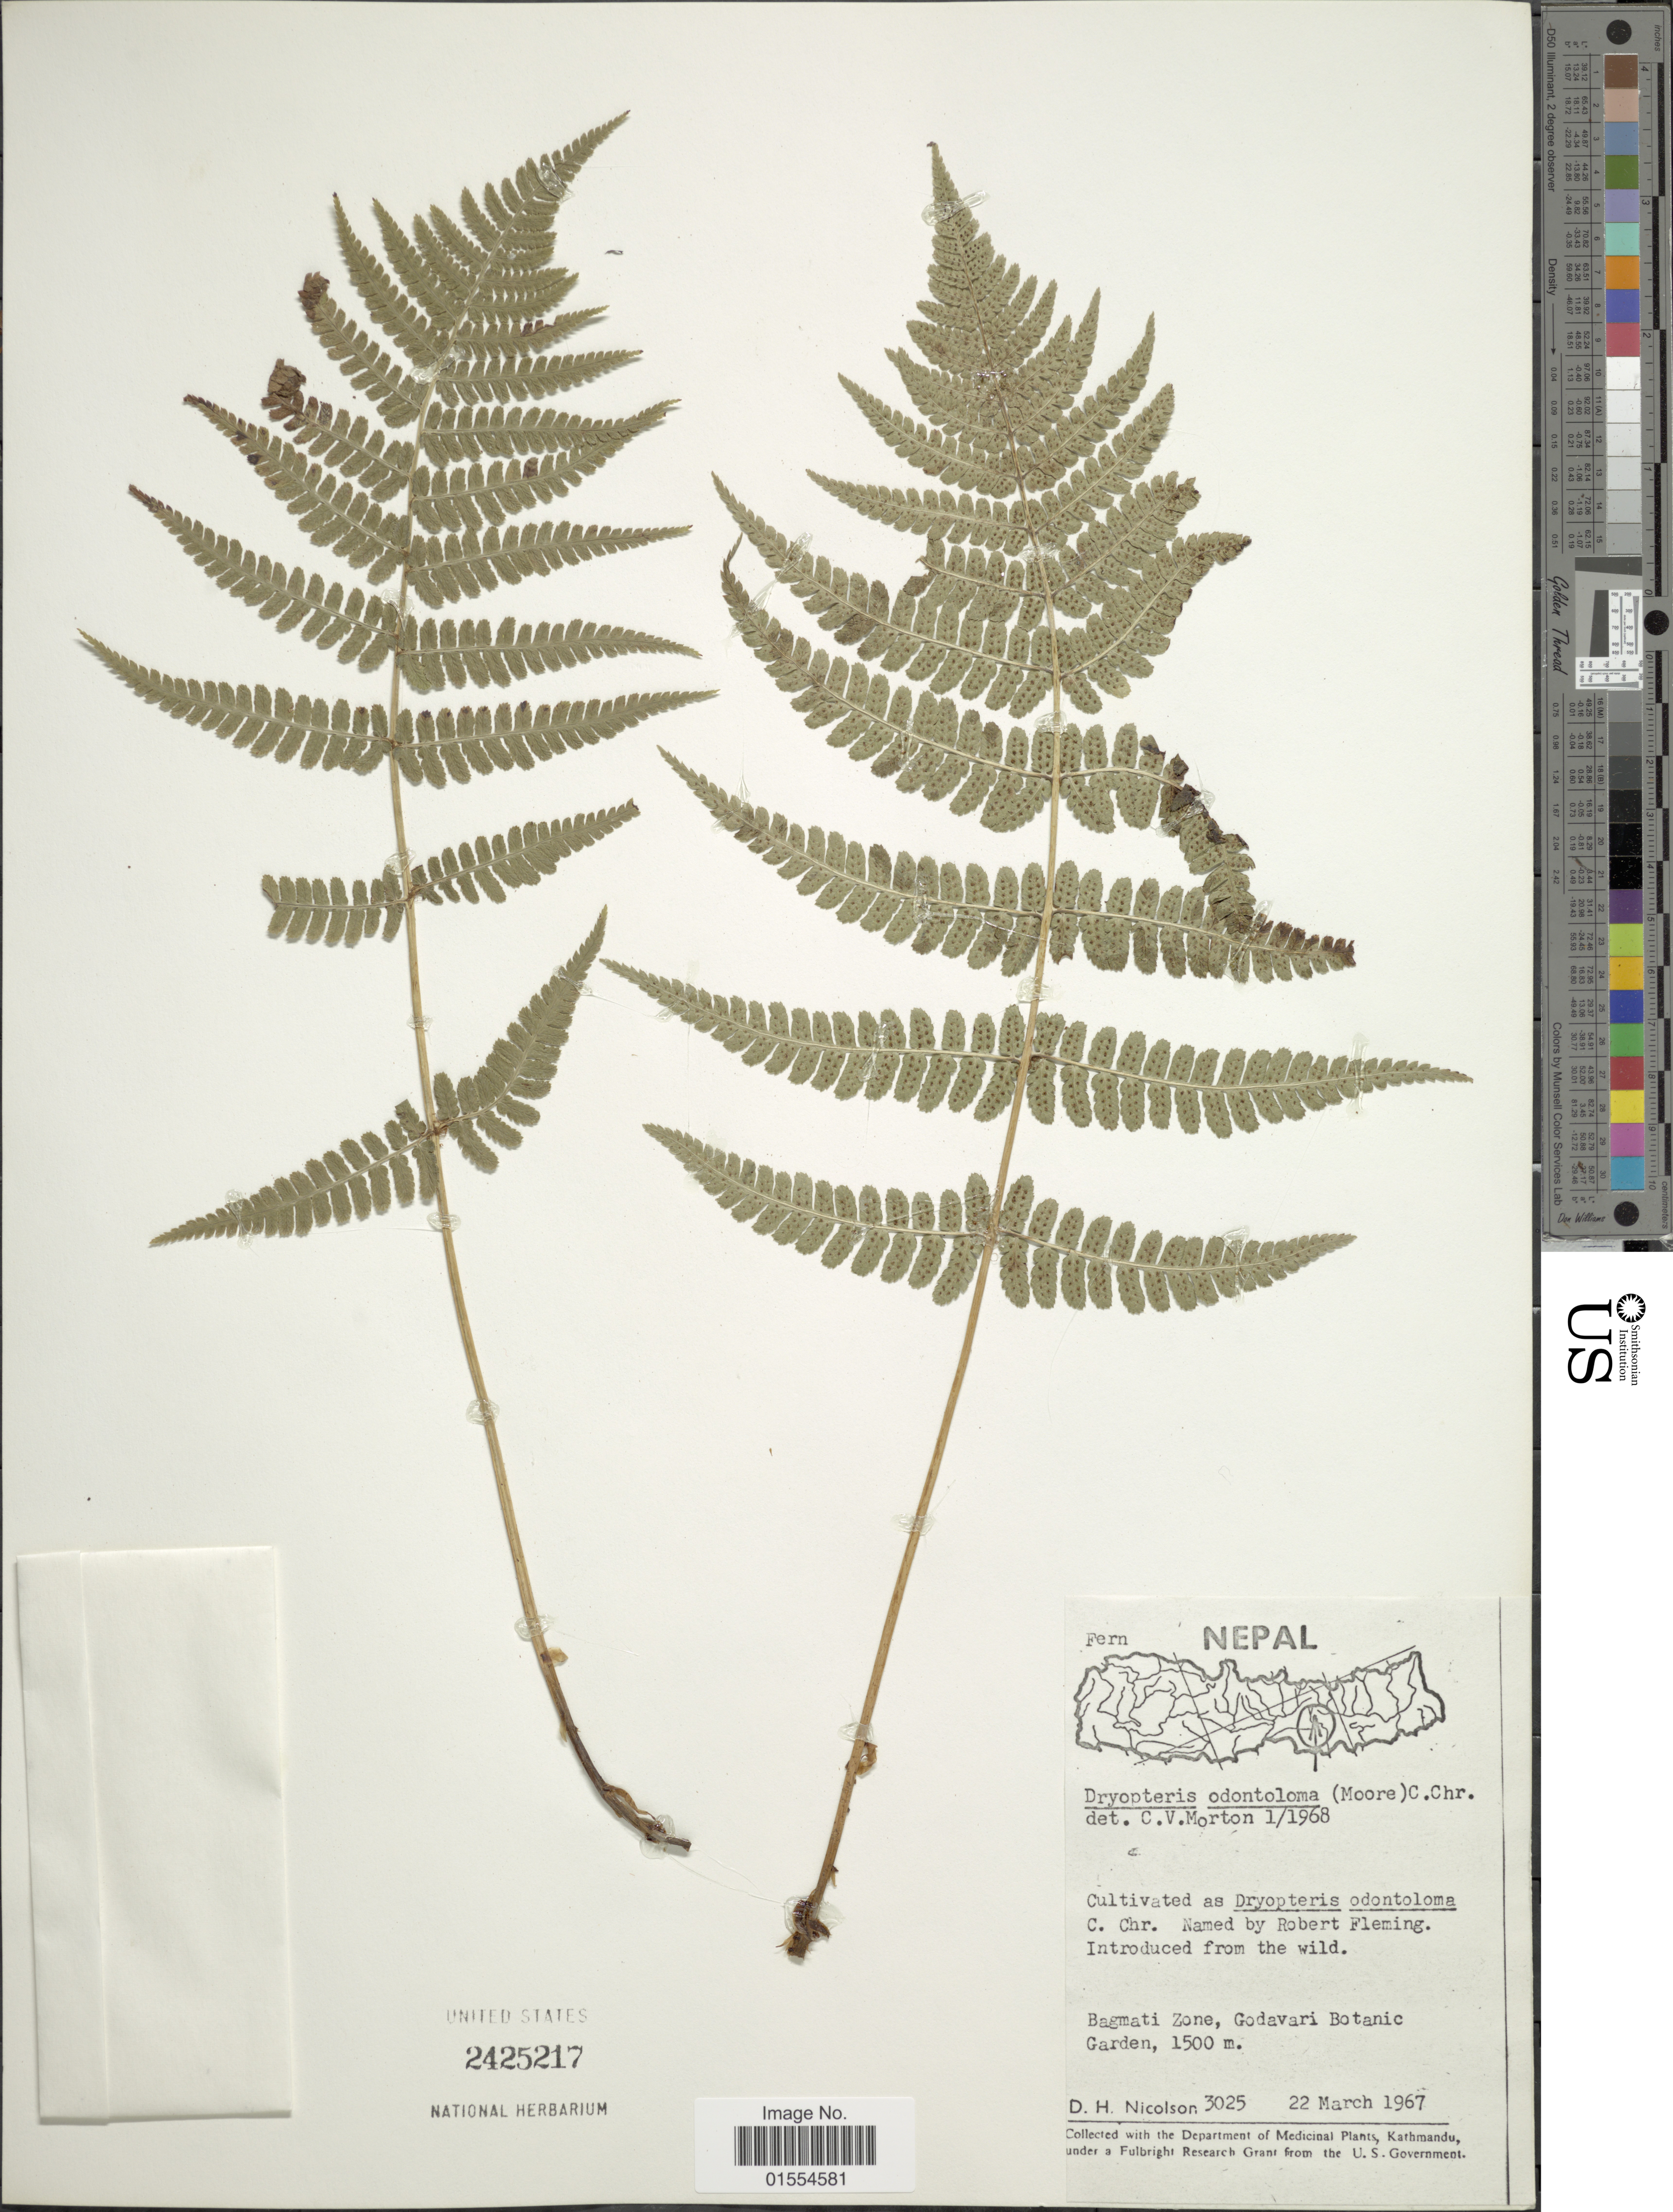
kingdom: Plantae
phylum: Tracheophyta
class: Polypodiopsida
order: Polypodiales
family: Dryopteridaceae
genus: Dryopteris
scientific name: Dryopteris odontoloma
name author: (Bedd.) C. Chr.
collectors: D. H. Nicolson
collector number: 3025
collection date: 1967-03-22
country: Nepal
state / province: Bagmati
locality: Nepal, Bagmati Zone, Godavari Botanic Garden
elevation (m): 1500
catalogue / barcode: US 2425217